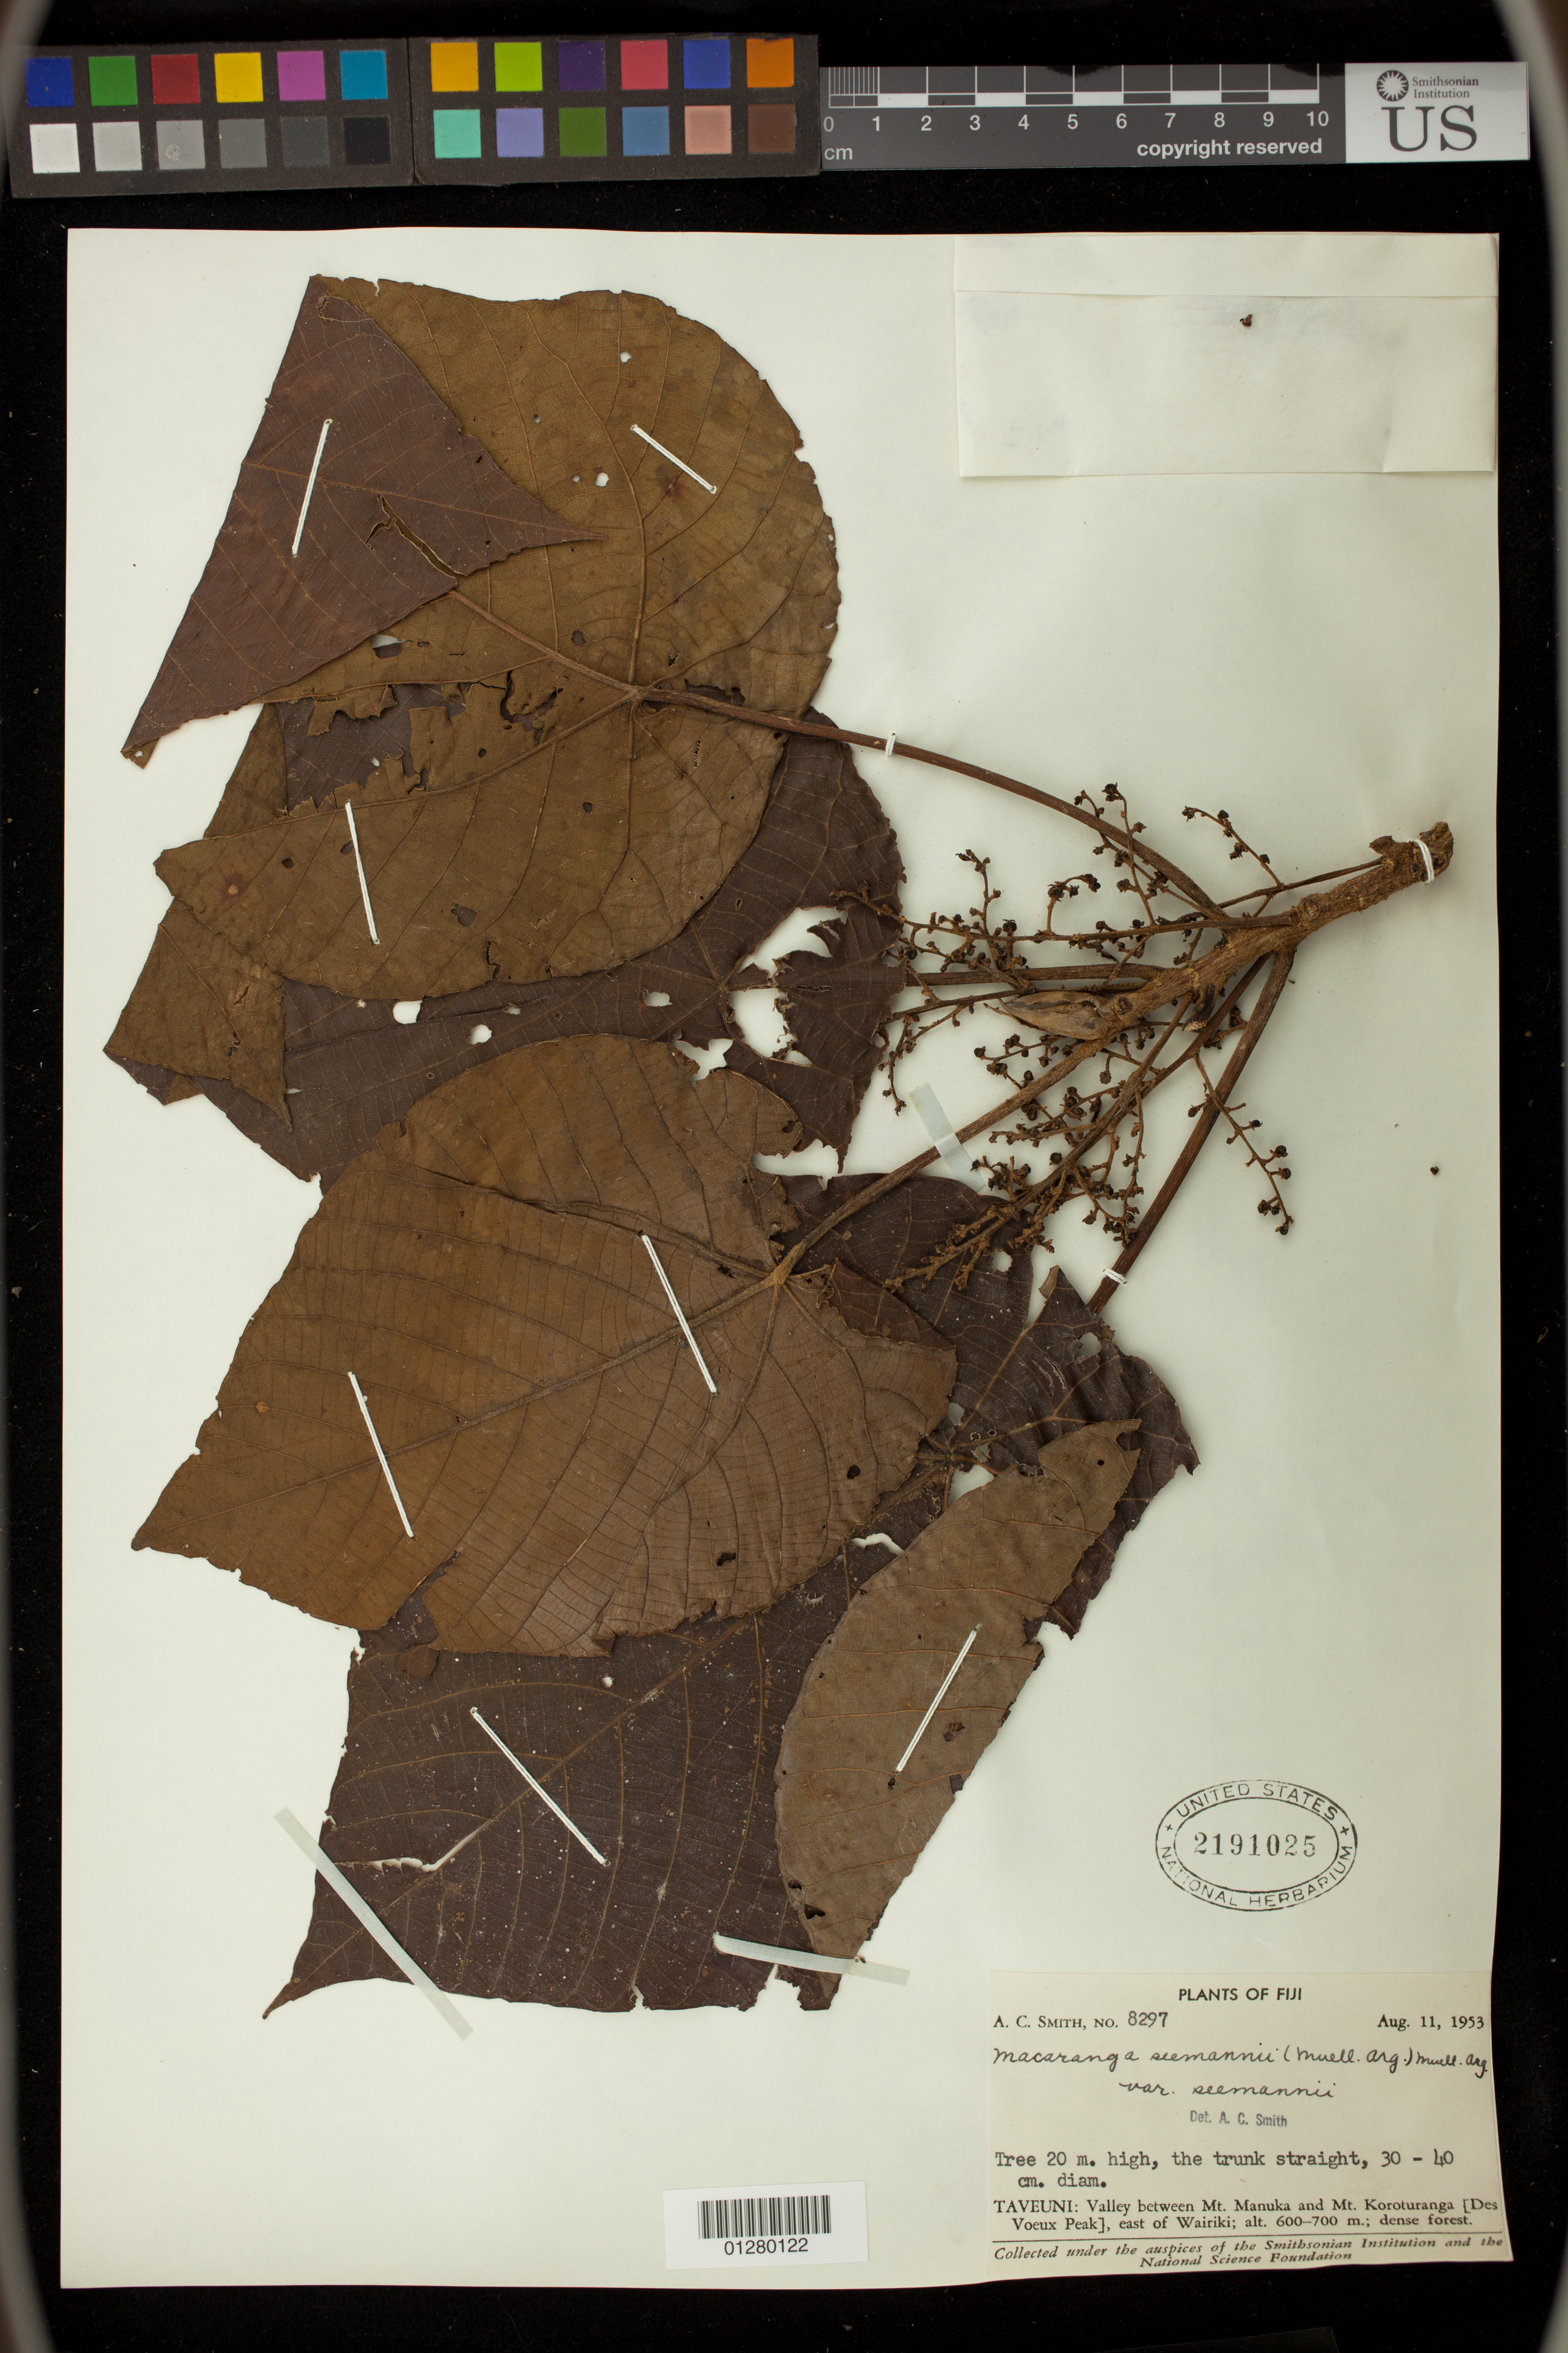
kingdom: Plantae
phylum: Tracheophyta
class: Magnoliopsida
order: Malpighiales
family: Euphorbiaceae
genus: Macaranga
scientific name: Macaranga seemannii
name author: (Müll. Arg.) Müll. Arg.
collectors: A. C. Smith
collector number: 8297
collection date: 1953-08-11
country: Fiji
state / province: Northern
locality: Taveuni: Valley between Mt. Manuka and Mt. Koroturanga [Des Voeux Peak], east of Wairiki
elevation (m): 600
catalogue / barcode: US 2191025